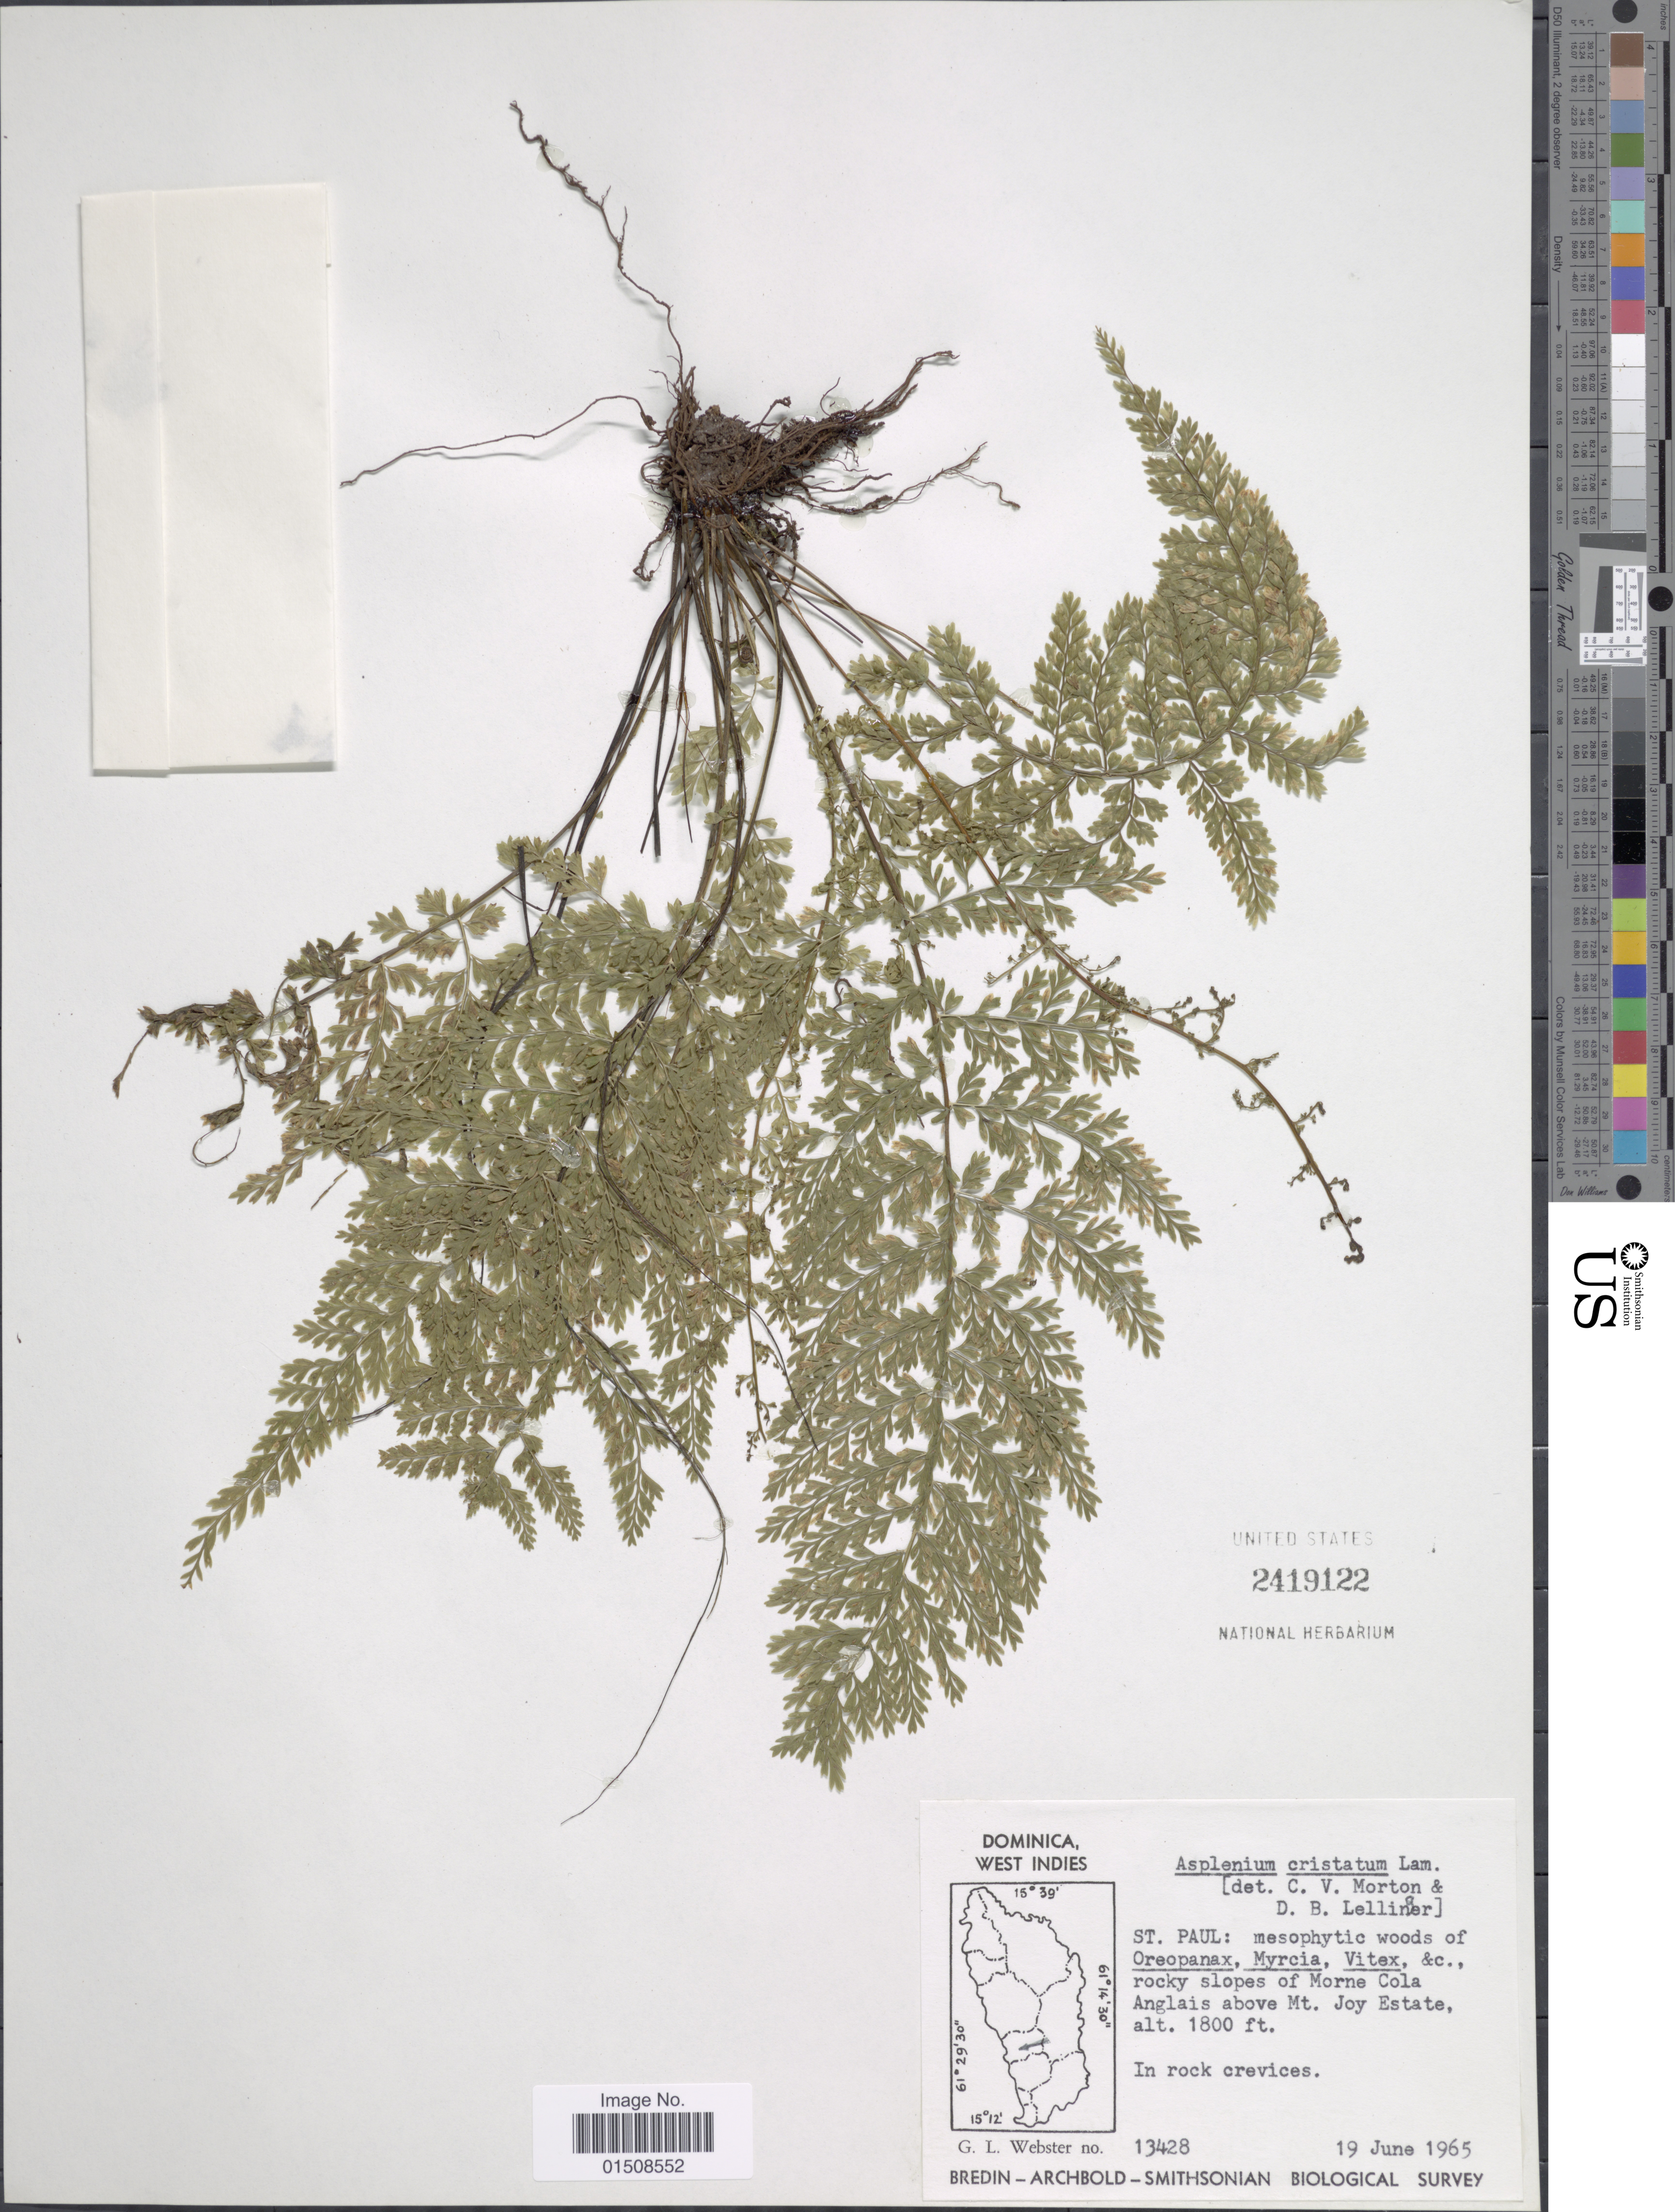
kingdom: Plantae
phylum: Tracheophyta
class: Polypodiopsida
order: Polypodiales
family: Aspleniaceae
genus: Asplenium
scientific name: Asplenium cristatum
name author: Lam.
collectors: G. L. Webster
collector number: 13428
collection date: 1965-06-19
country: Dominica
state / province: St. Paul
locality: Rocky slopes of Morne Cola Anglais above Mt. Joy Estate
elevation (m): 549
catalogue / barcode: US 2419122